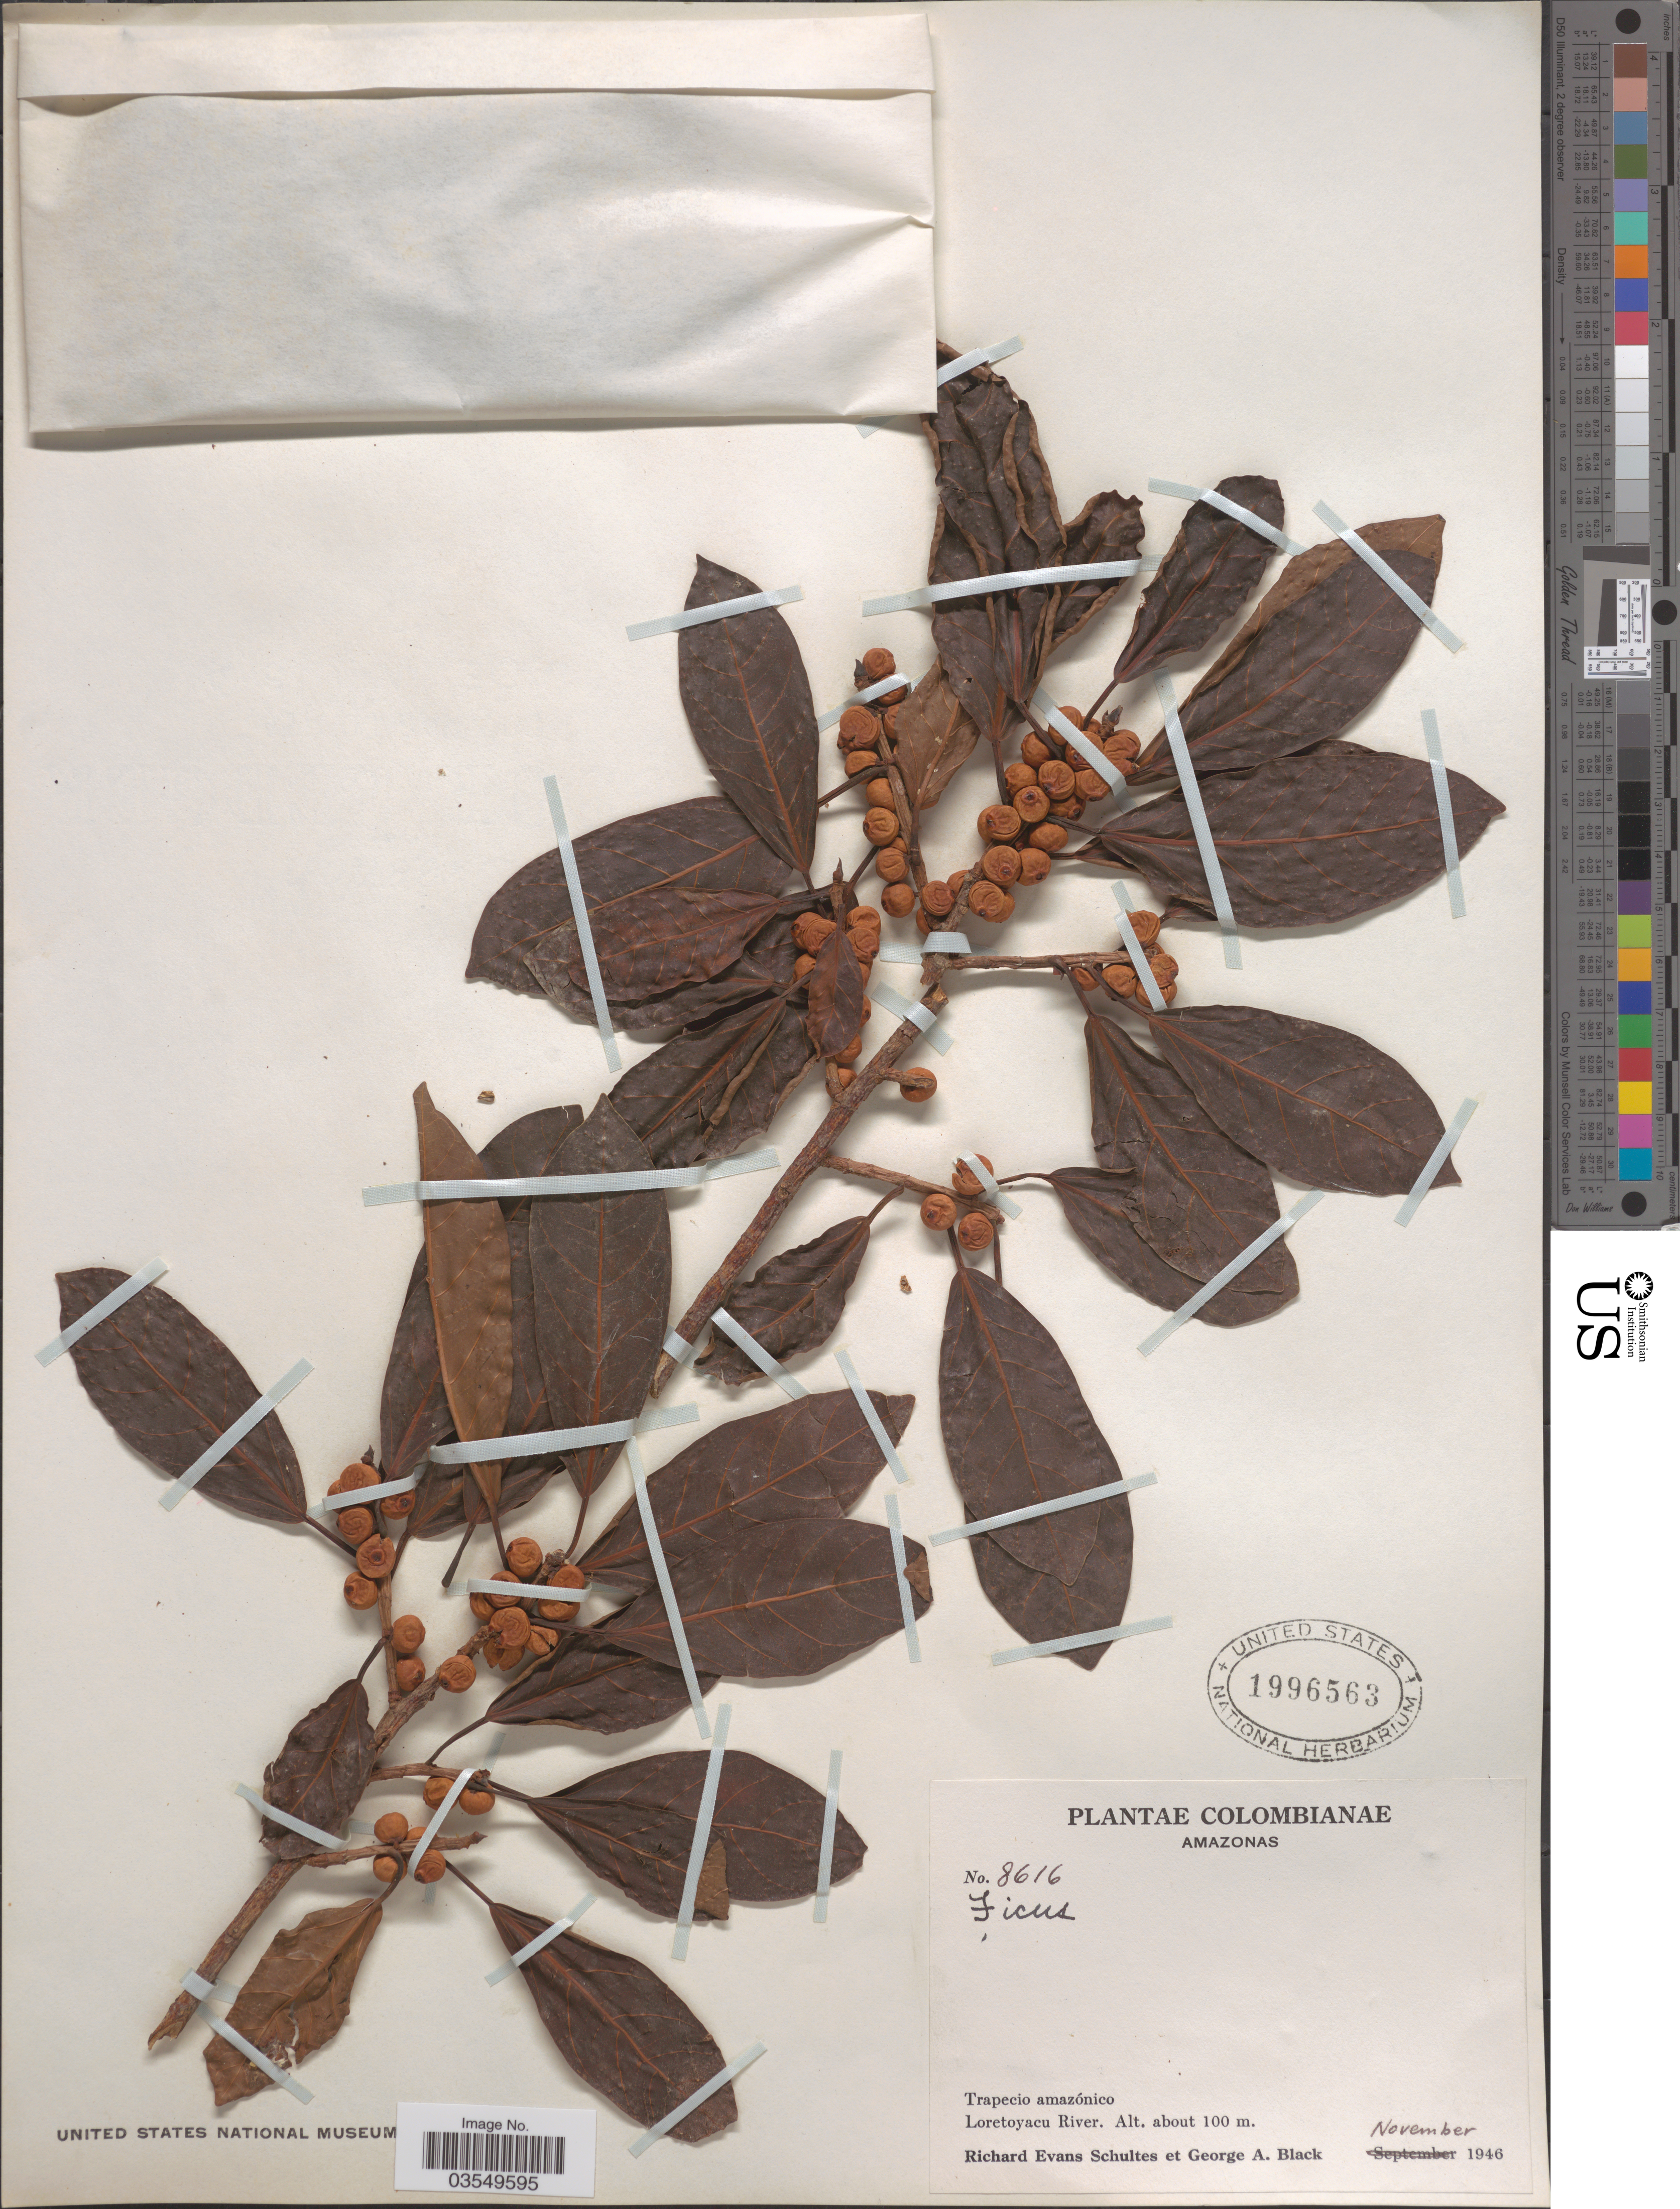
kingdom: Plantae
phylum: Tracheophyta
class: Magnoliopsida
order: Rosales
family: Moraceae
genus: Ficus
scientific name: Ficus ceronii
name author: C.C. Berg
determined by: Mitidieri, Nicole, (WIS), University of Wisconsin - Madison (UNITED STATES)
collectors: R. E. Schultes & G. A. Black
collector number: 8616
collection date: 1946-11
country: Colombia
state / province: Amazônas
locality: Trapecio amazónico. Loretoyacu River.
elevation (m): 100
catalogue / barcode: US 1996563